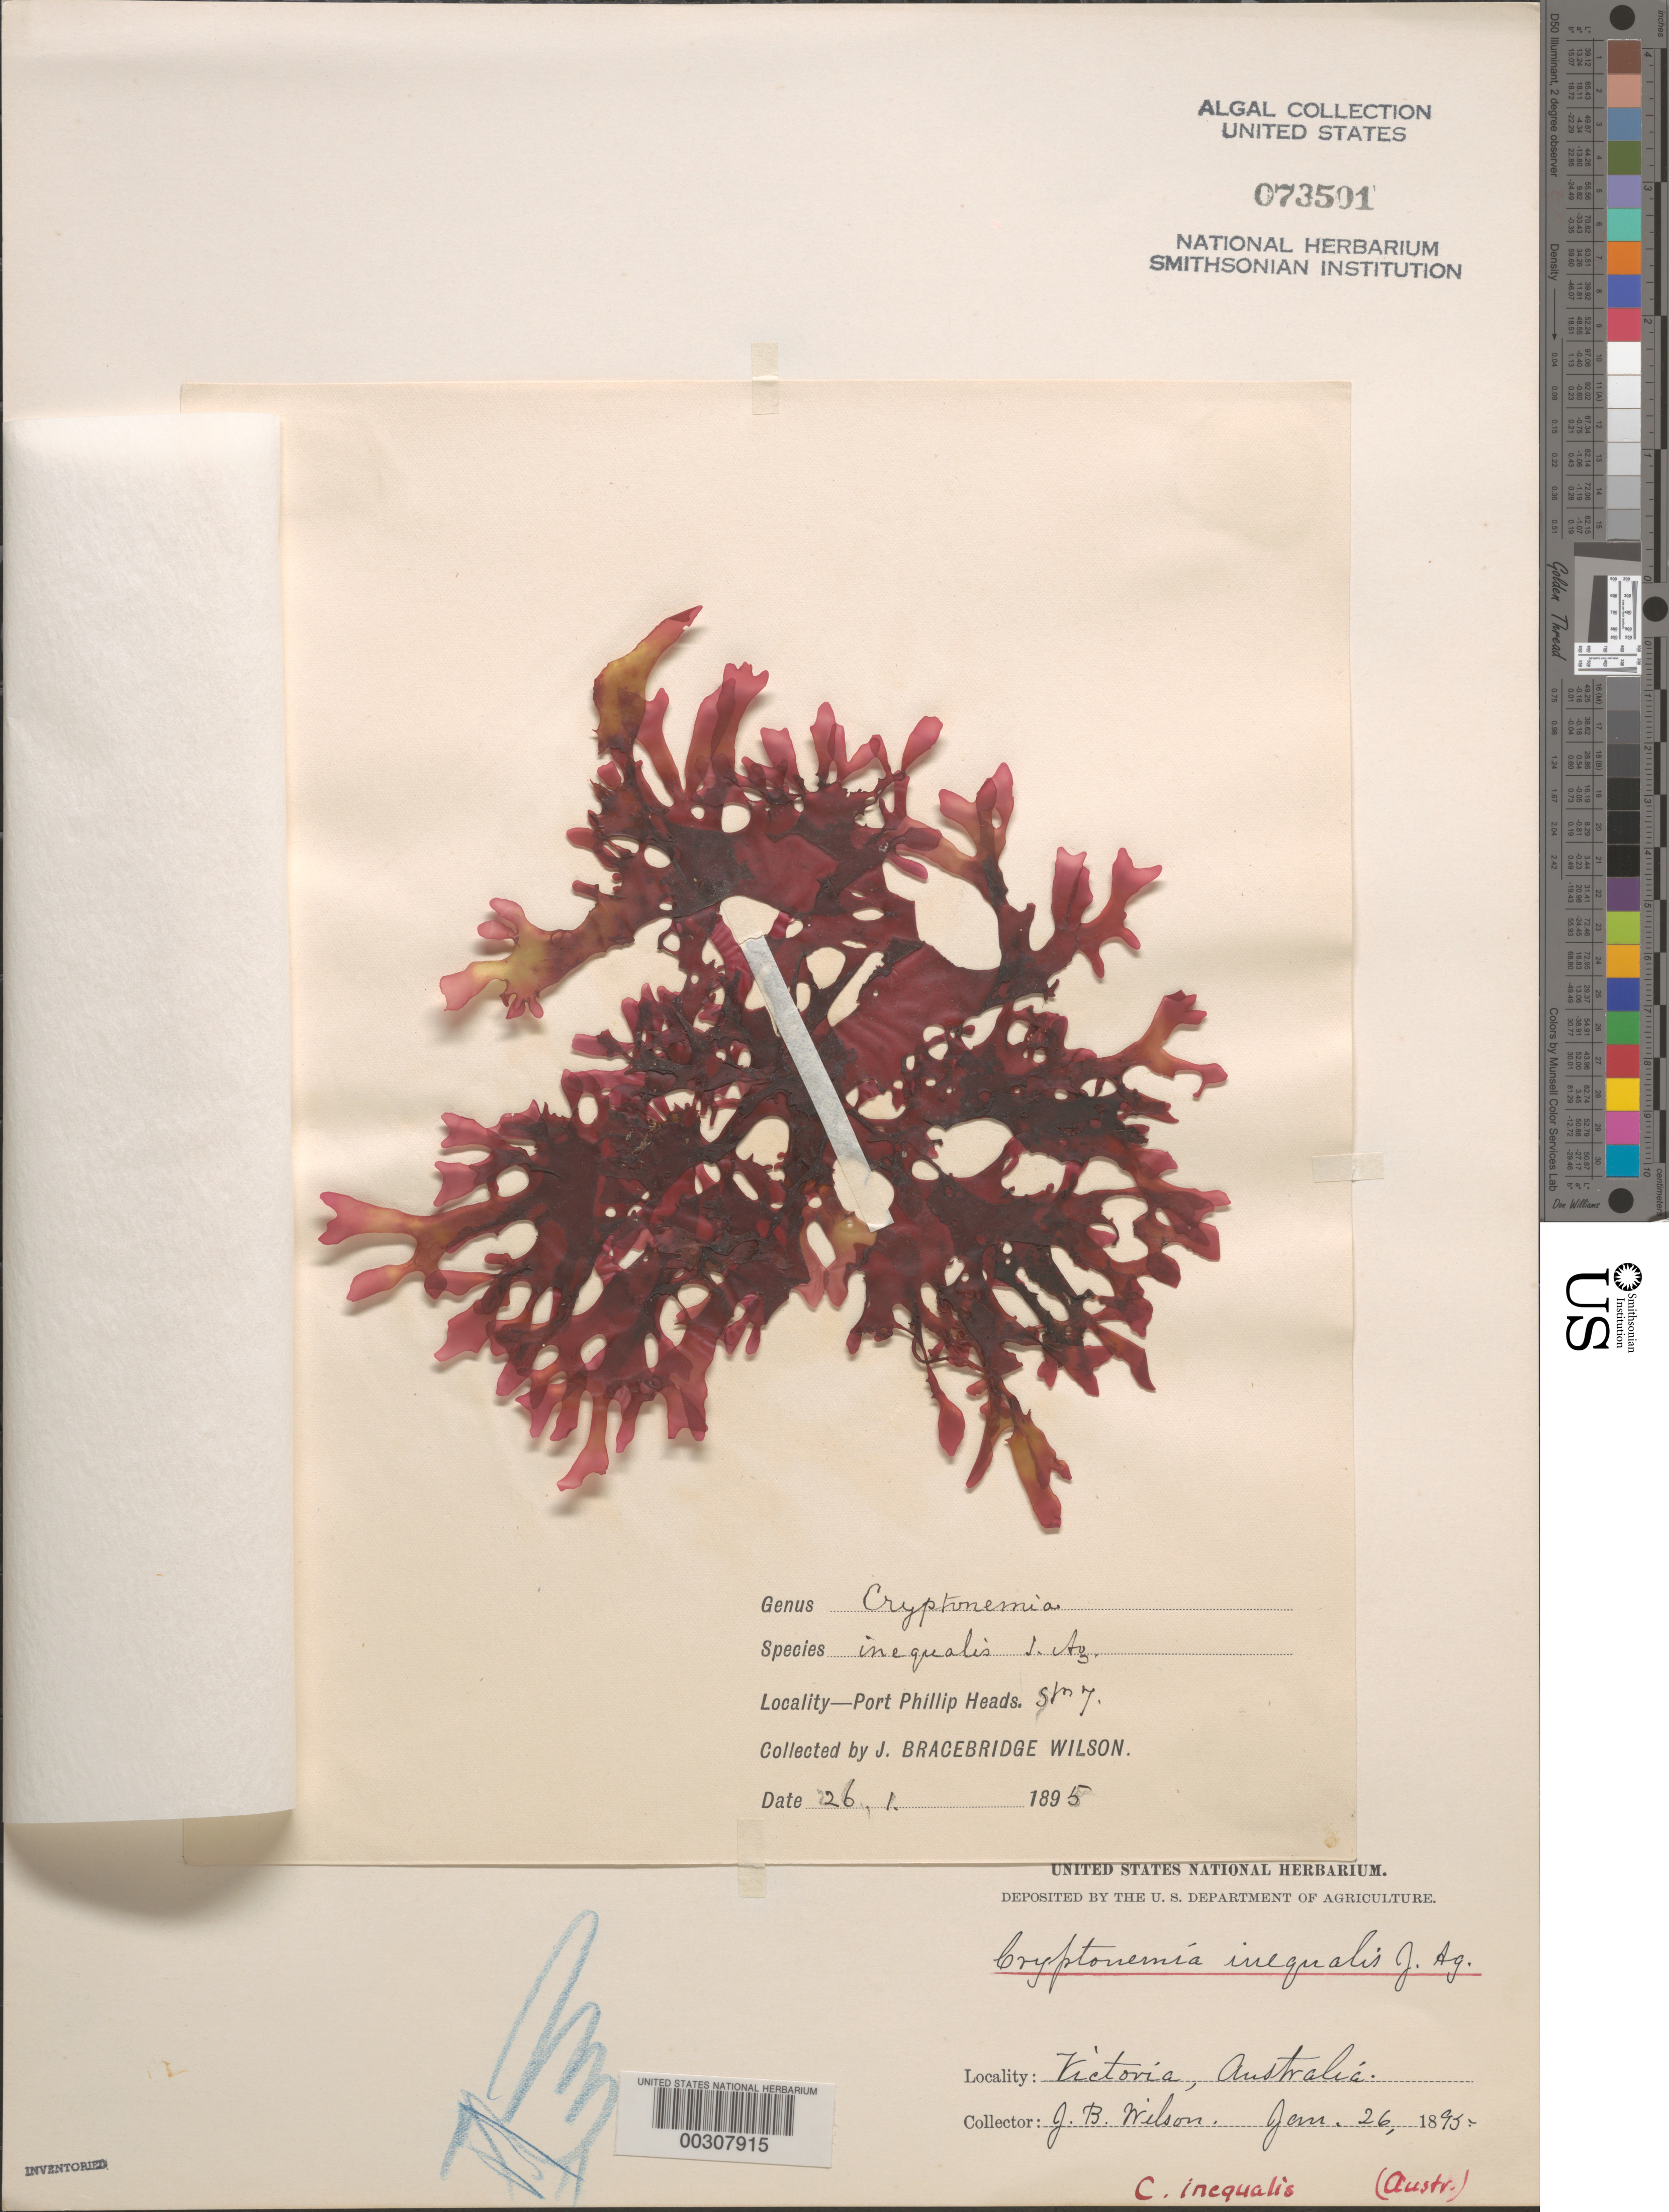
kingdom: Plantae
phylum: Rhodophyta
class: Florideophyceae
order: Halymeniales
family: Halymeniaceae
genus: Cryptonemia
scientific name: Cryptonemia inequalis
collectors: J. B. Wilson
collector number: Station 7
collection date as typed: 26 Jan 1895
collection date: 1895-01-26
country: Australia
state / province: Victoria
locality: Port Phillip Heads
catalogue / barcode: US 73501